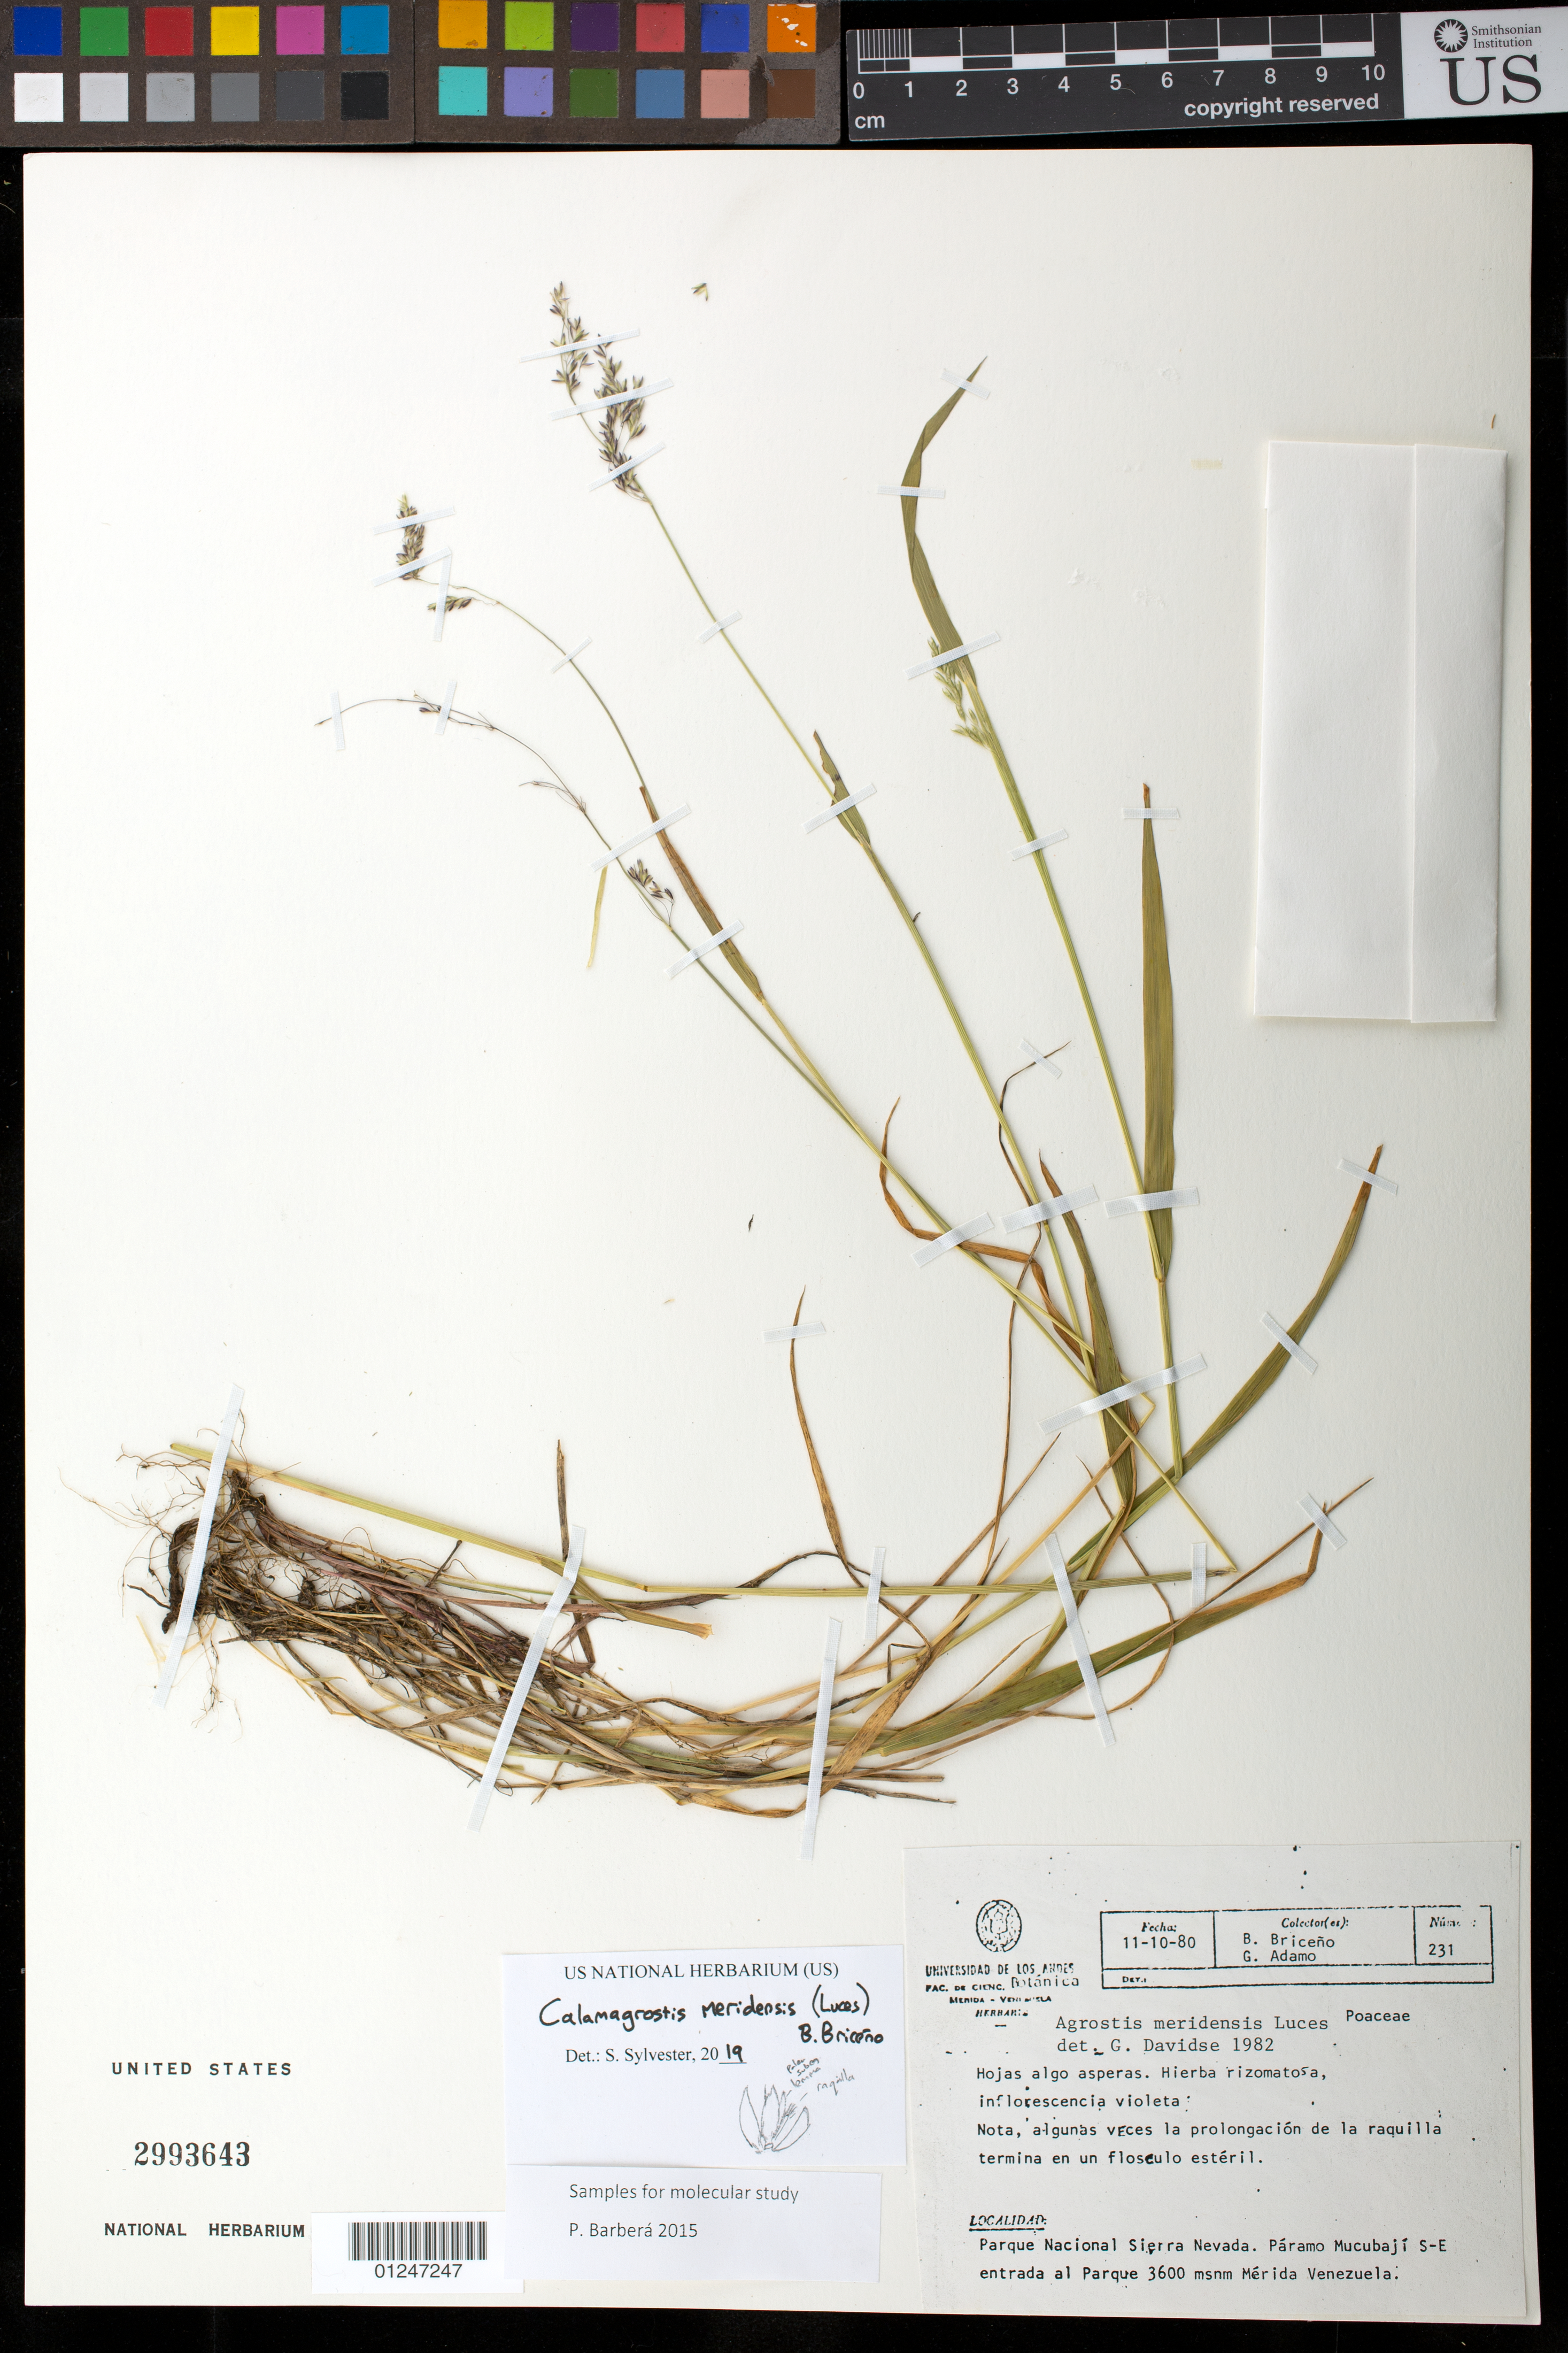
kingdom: Plantae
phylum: Tracheophyta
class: Liliopsida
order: Poales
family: Poaceae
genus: Calamagrostis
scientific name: Calamagrostis meridensis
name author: (Luces) Briceño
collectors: B. Briceño & G. Adamo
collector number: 231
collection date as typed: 11-10-80 (format for Spanishl: day/month/year)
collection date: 1980-10-11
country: Venezuela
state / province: Mérida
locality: Parque Nacional Sierra Nevada, Paramo Mucubaji S-E entrada al Parque, Edo. Merida, Venezuela.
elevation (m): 3600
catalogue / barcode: US 2993643